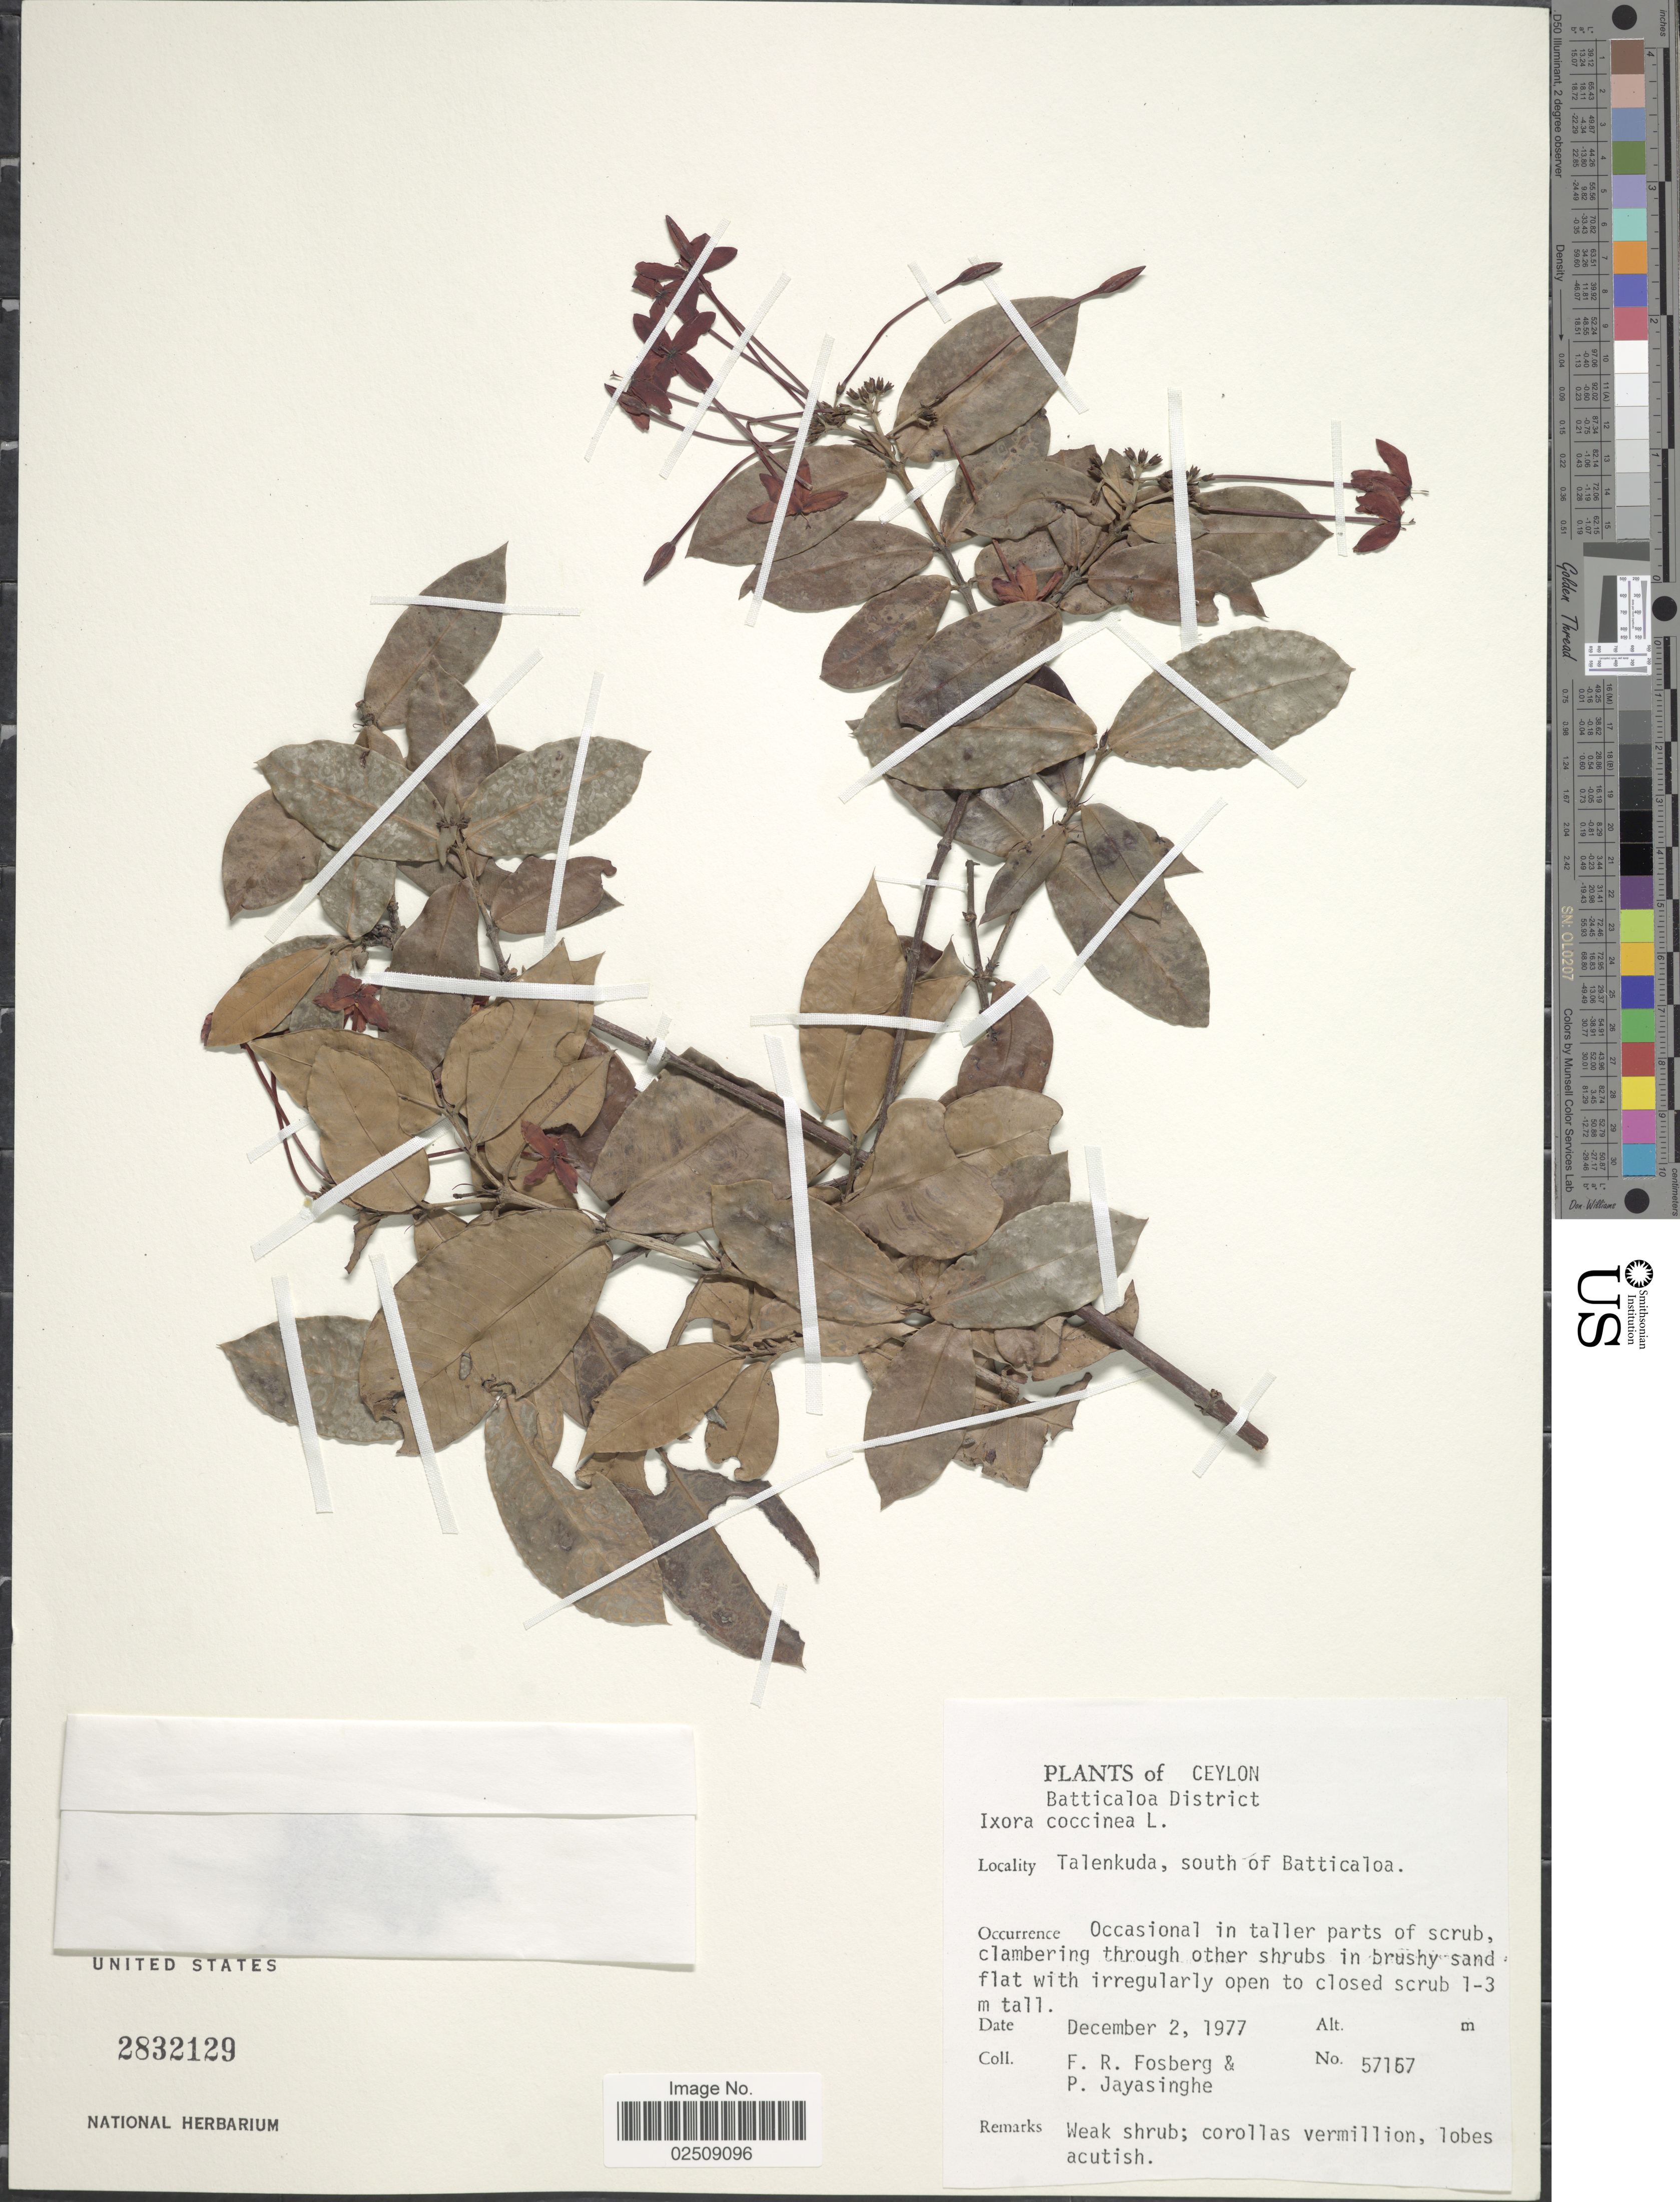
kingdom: Plantae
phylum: Tracheophyta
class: Magnoliopsida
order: Gentianales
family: Rubiaceae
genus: Ixora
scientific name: Ixora coccinea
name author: L.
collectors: F. R. Fosberg & P. Jayasinghe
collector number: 57167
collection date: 1977-12-02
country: Sri Lanka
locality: Ceylon. Batticaloa District. Talenkuda, south of Batticaloa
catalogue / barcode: US 2832129